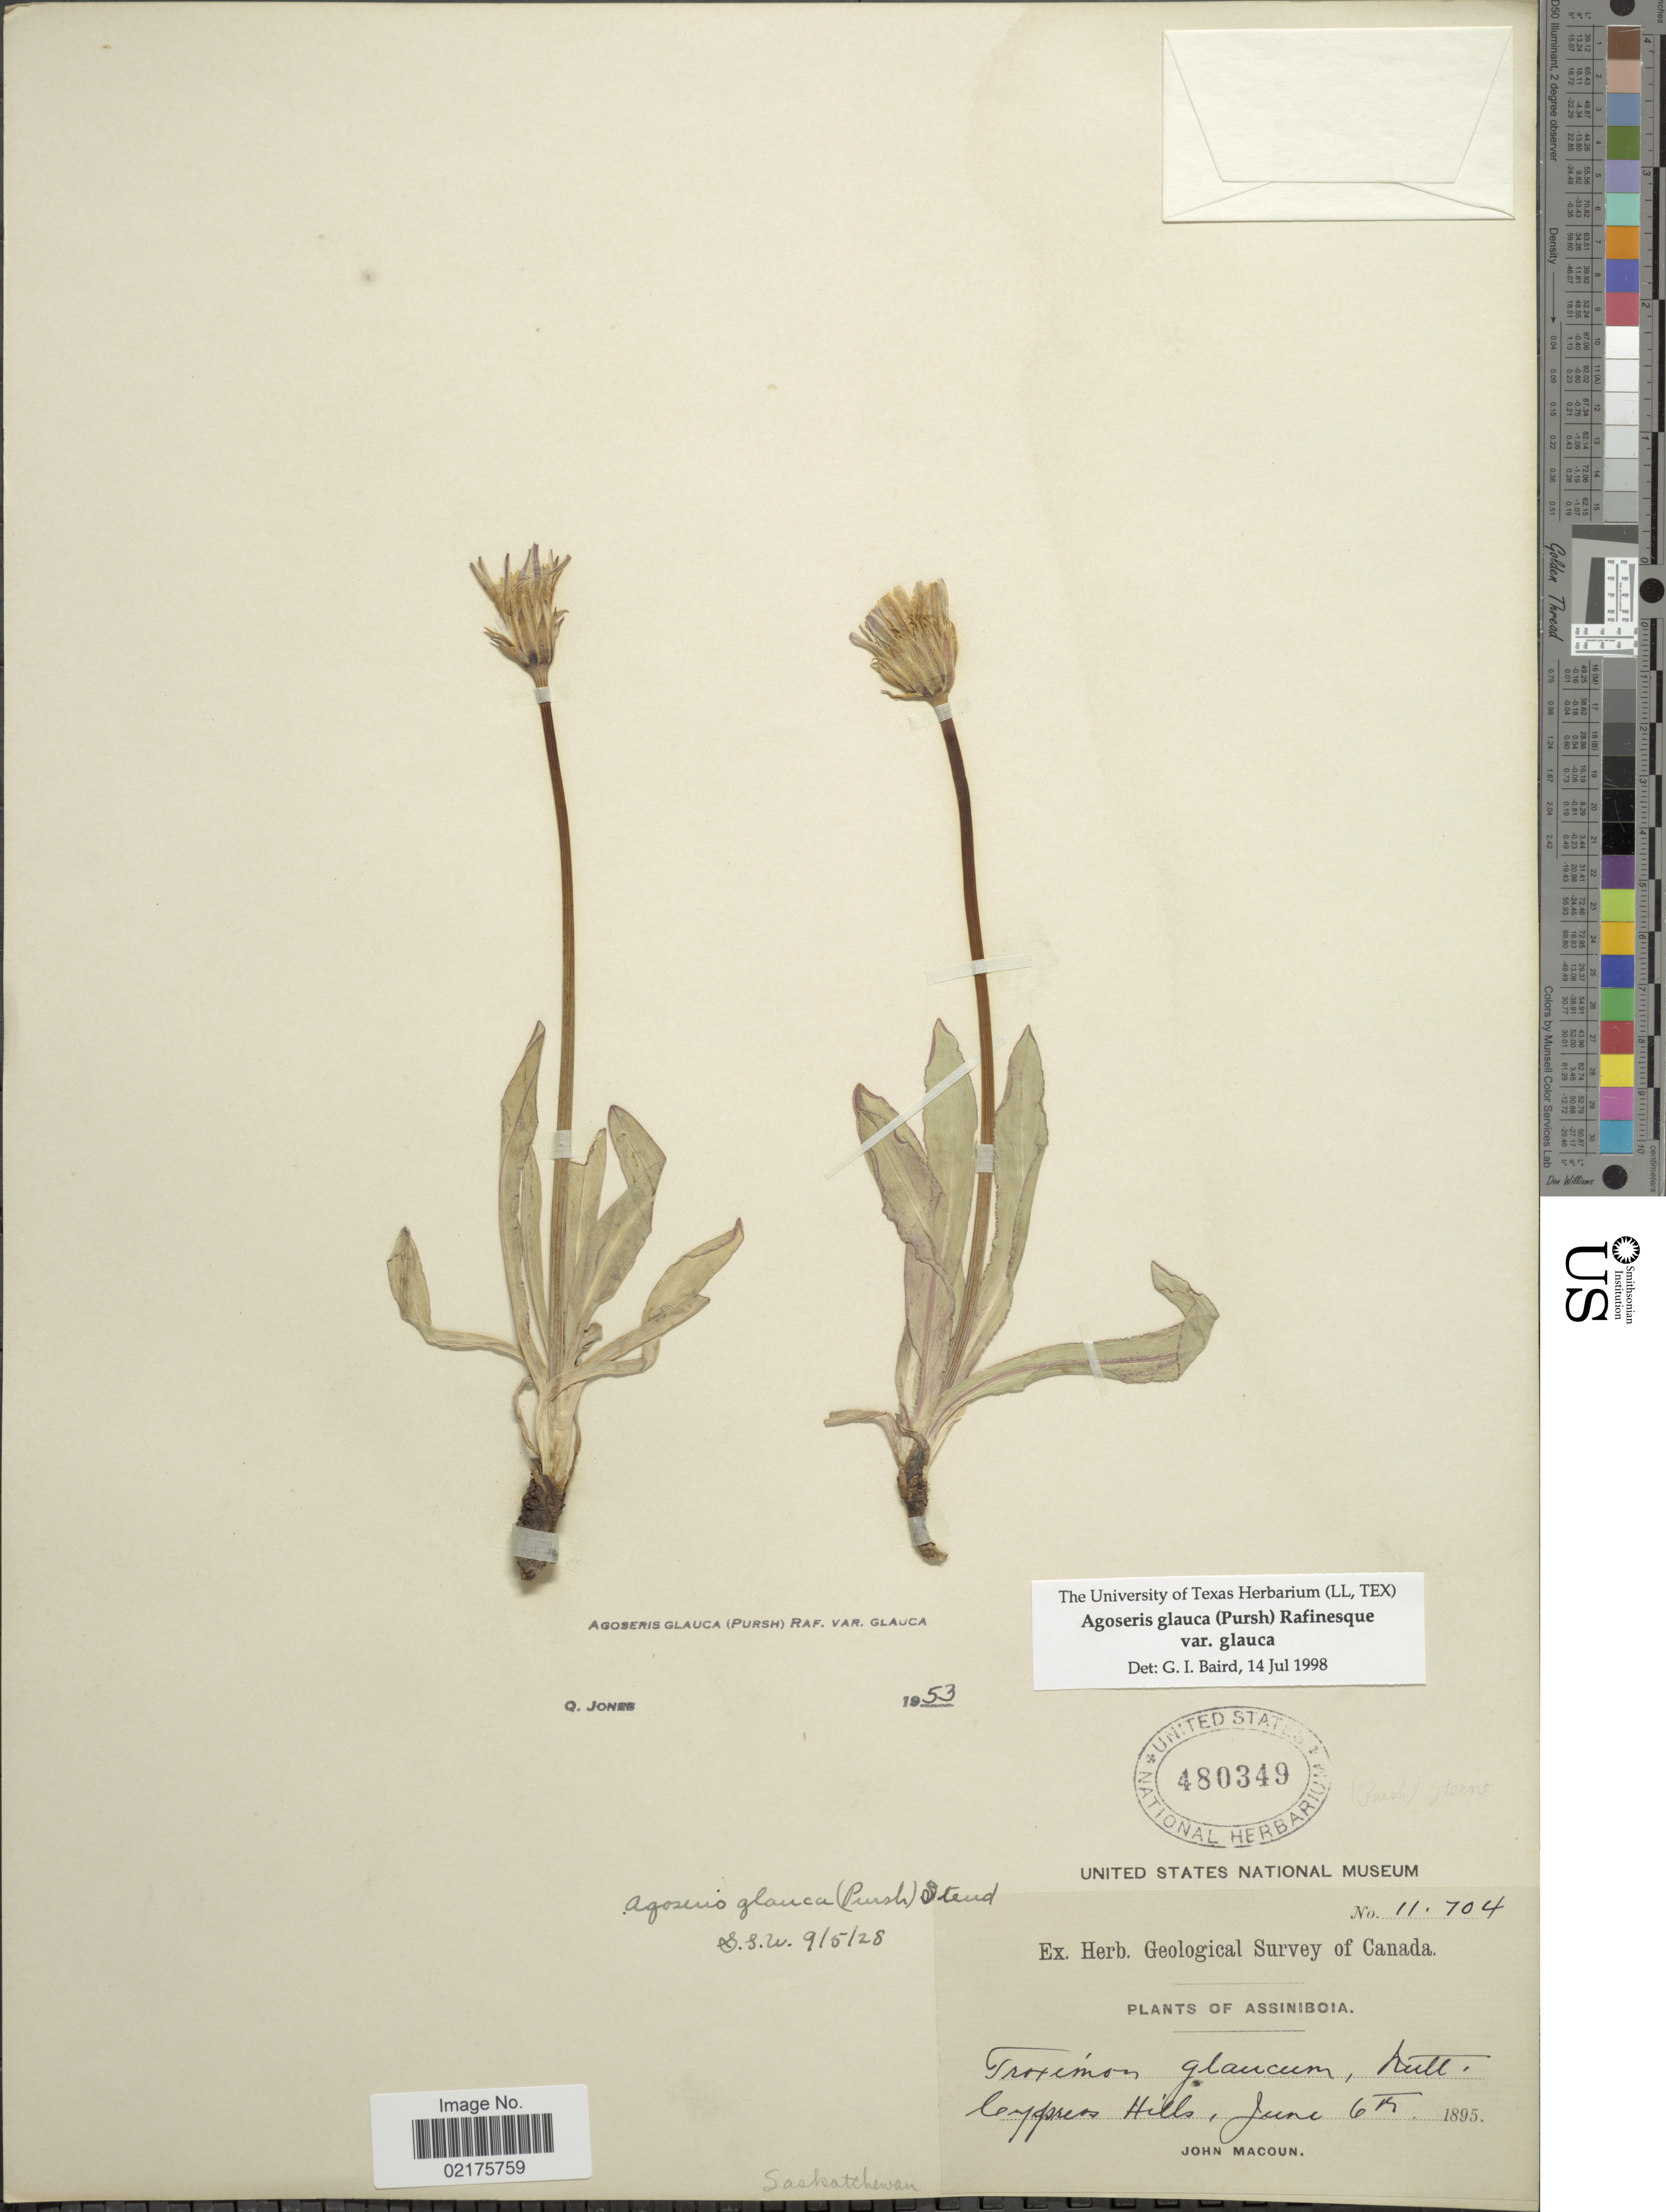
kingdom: Plantae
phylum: Tracheophyta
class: Magnoliopsida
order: Asterales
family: Asteraceae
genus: Agoseris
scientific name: Agoseris glauca var. glauca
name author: (Pursh) Raf.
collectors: J. Macoun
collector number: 11704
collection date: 1895-06-06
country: Canada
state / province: Saskatchewan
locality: Assiniboia Cypress Hills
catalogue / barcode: US 480349